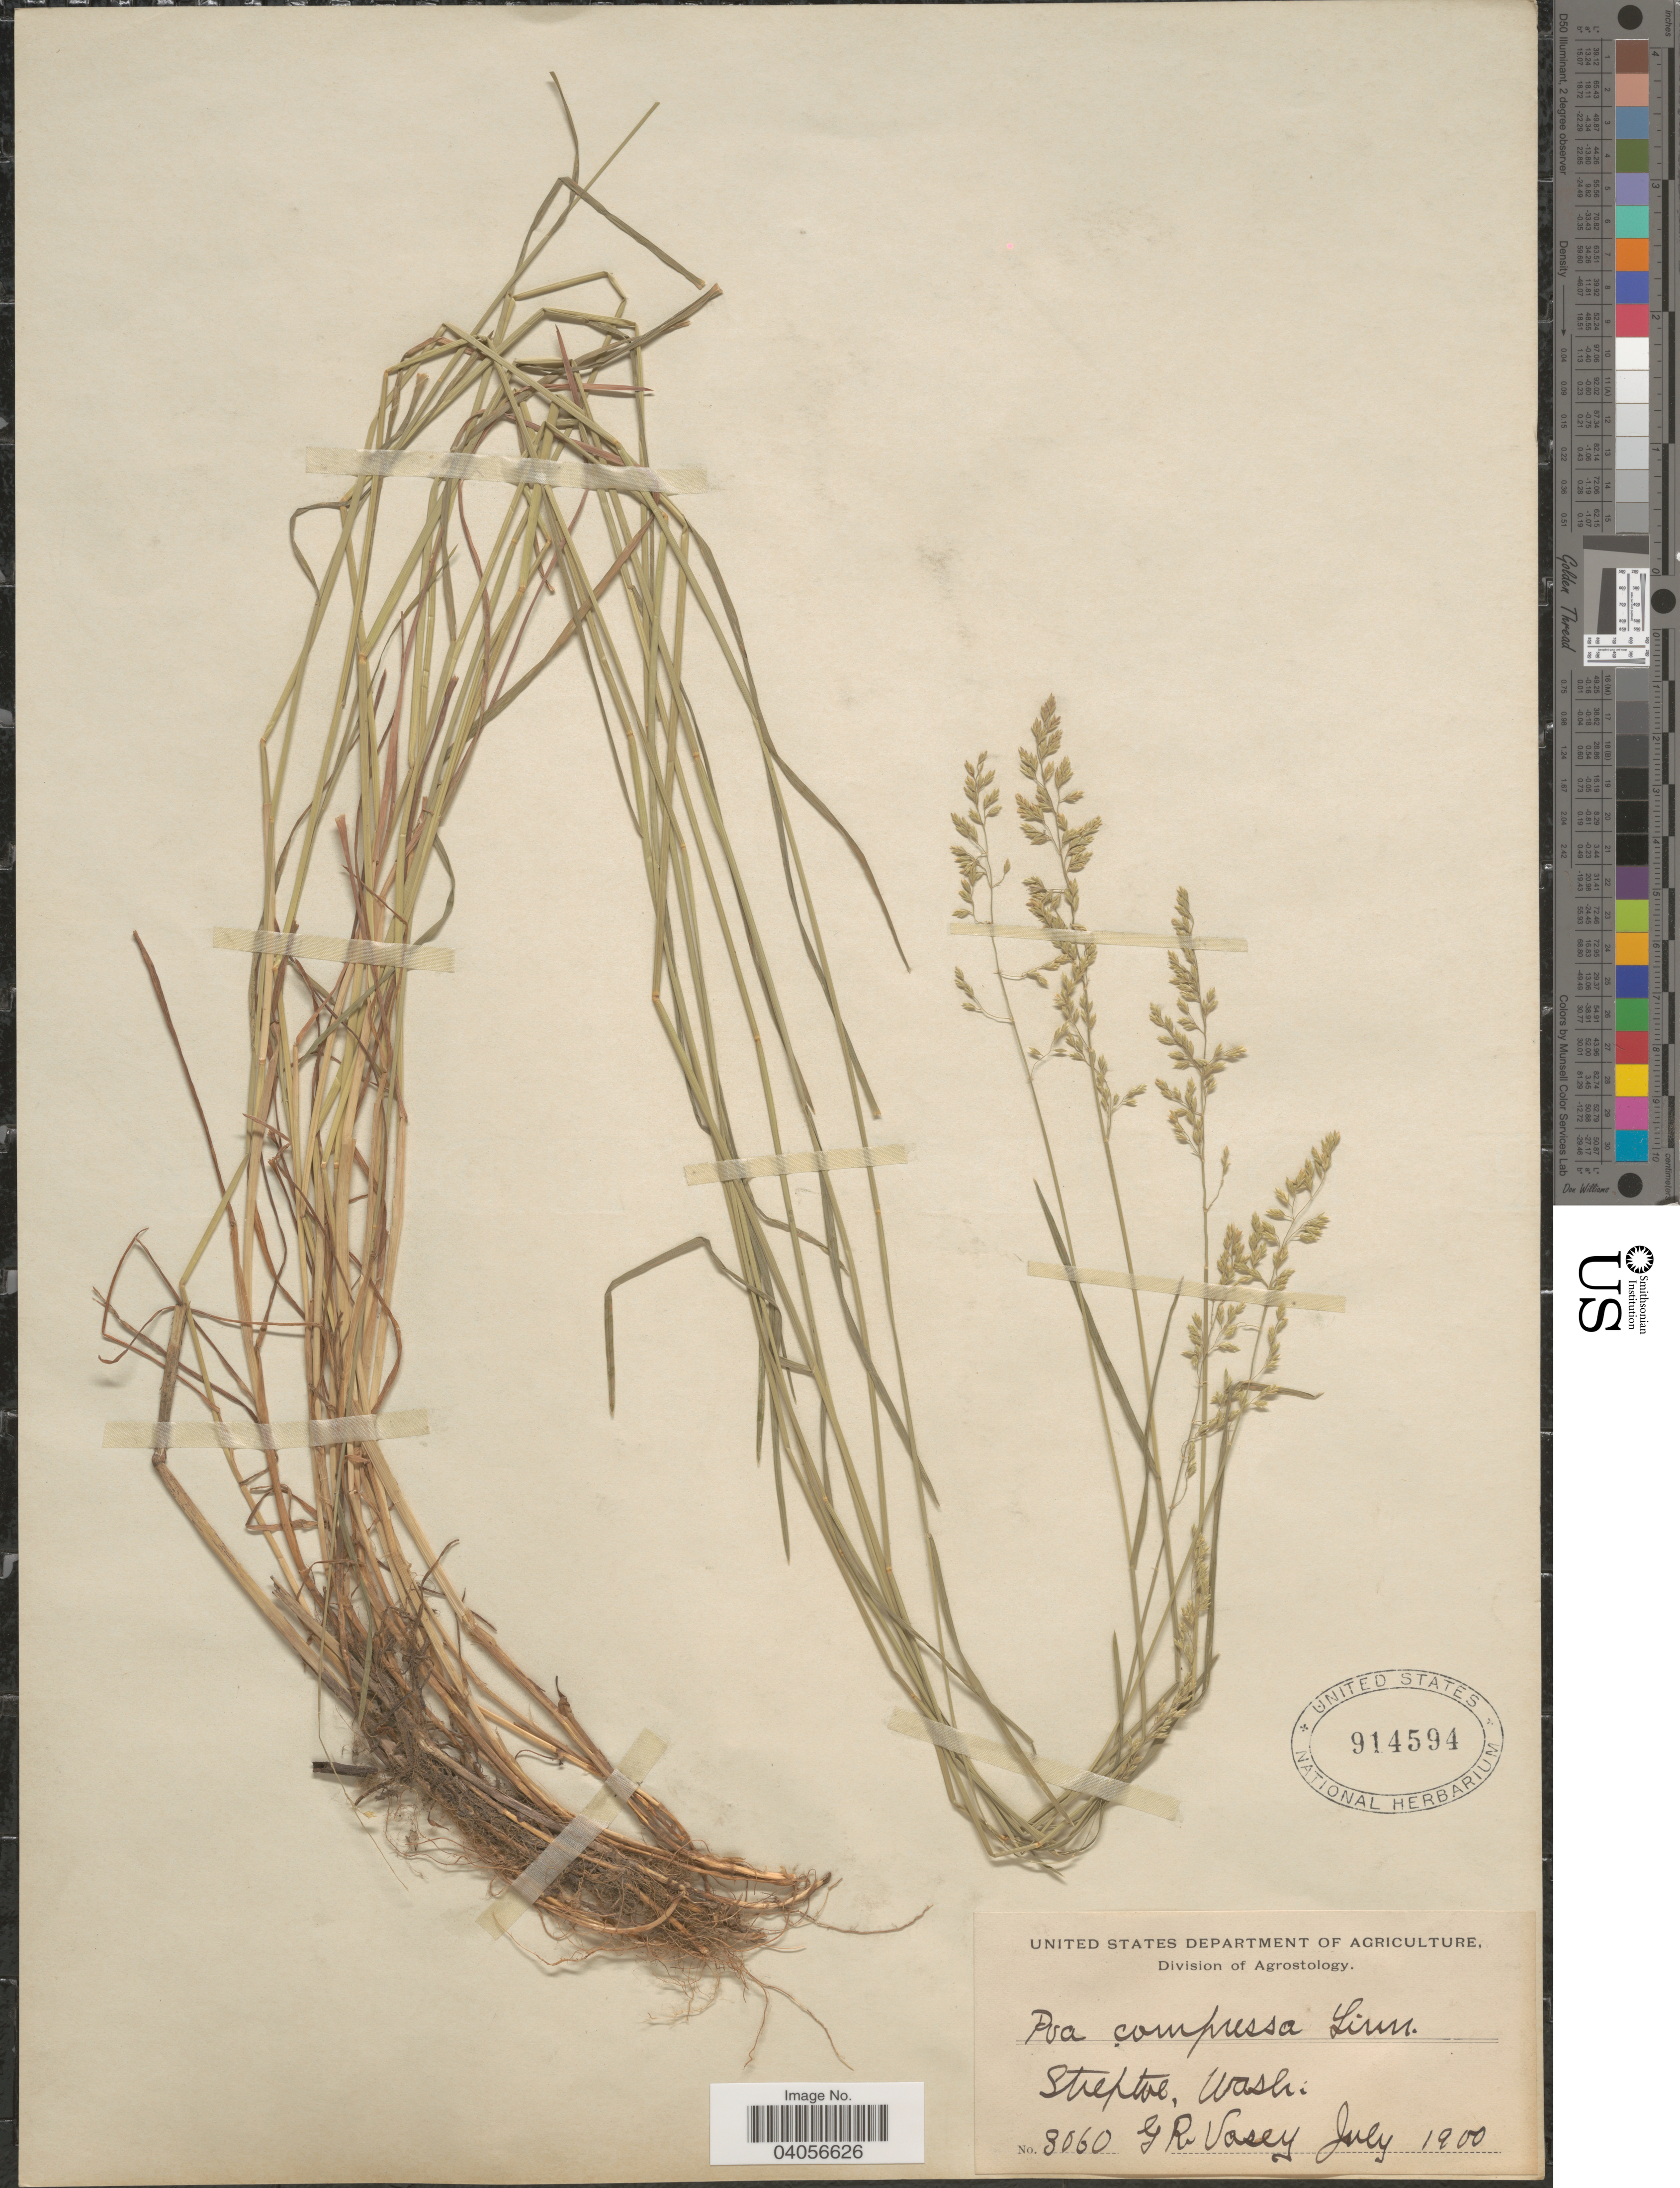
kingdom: Plantae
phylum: Tracheophyta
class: Liliopsida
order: Poales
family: Poaceae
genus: Poa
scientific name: Poa compressa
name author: L.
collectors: G. R. Vasey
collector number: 3060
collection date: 1900-07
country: United States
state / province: Washington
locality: Steptoe.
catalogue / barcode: US 914594